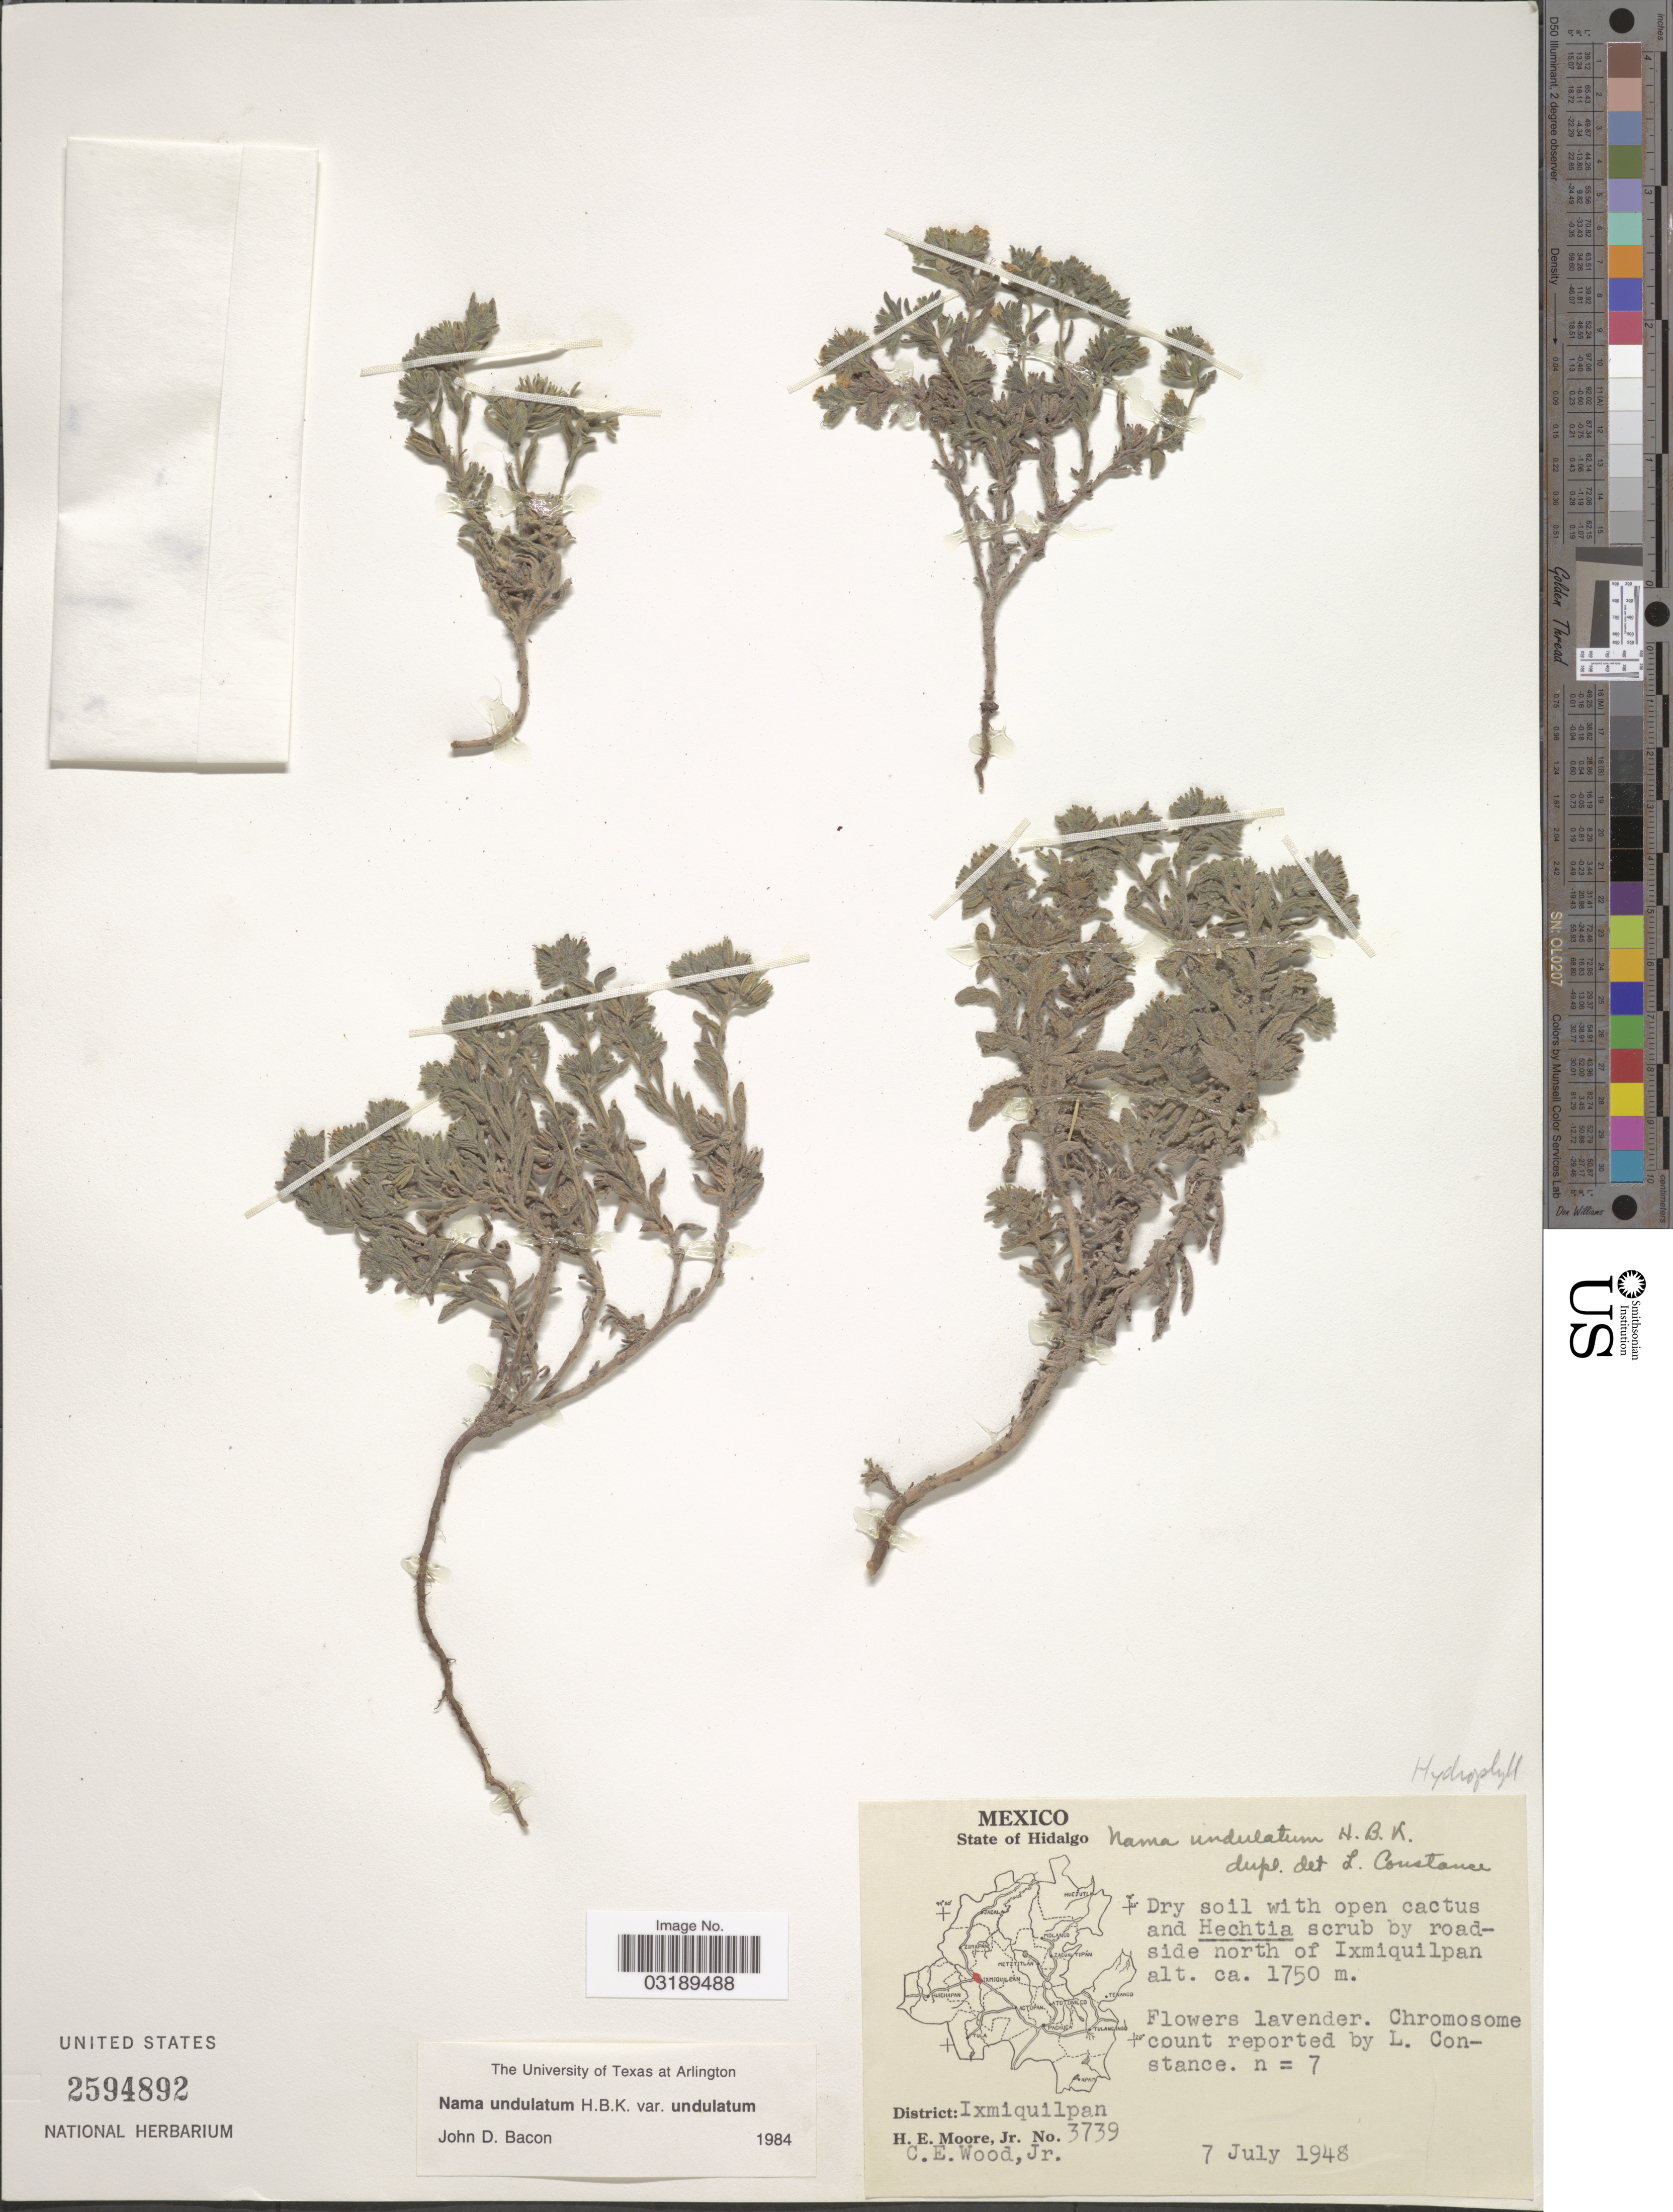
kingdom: Plantae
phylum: Tracheophyta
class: Magnoliopsida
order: Boraginales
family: Namaceae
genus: Nama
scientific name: Nama undulatum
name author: Kunth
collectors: H. Moore & C. Wood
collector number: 3739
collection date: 1948-07-07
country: Mexico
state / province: Hidalgo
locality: Roadside north of Ixmiquilpan. District: Ixmiquilpan.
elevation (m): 1750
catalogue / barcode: US 2594892